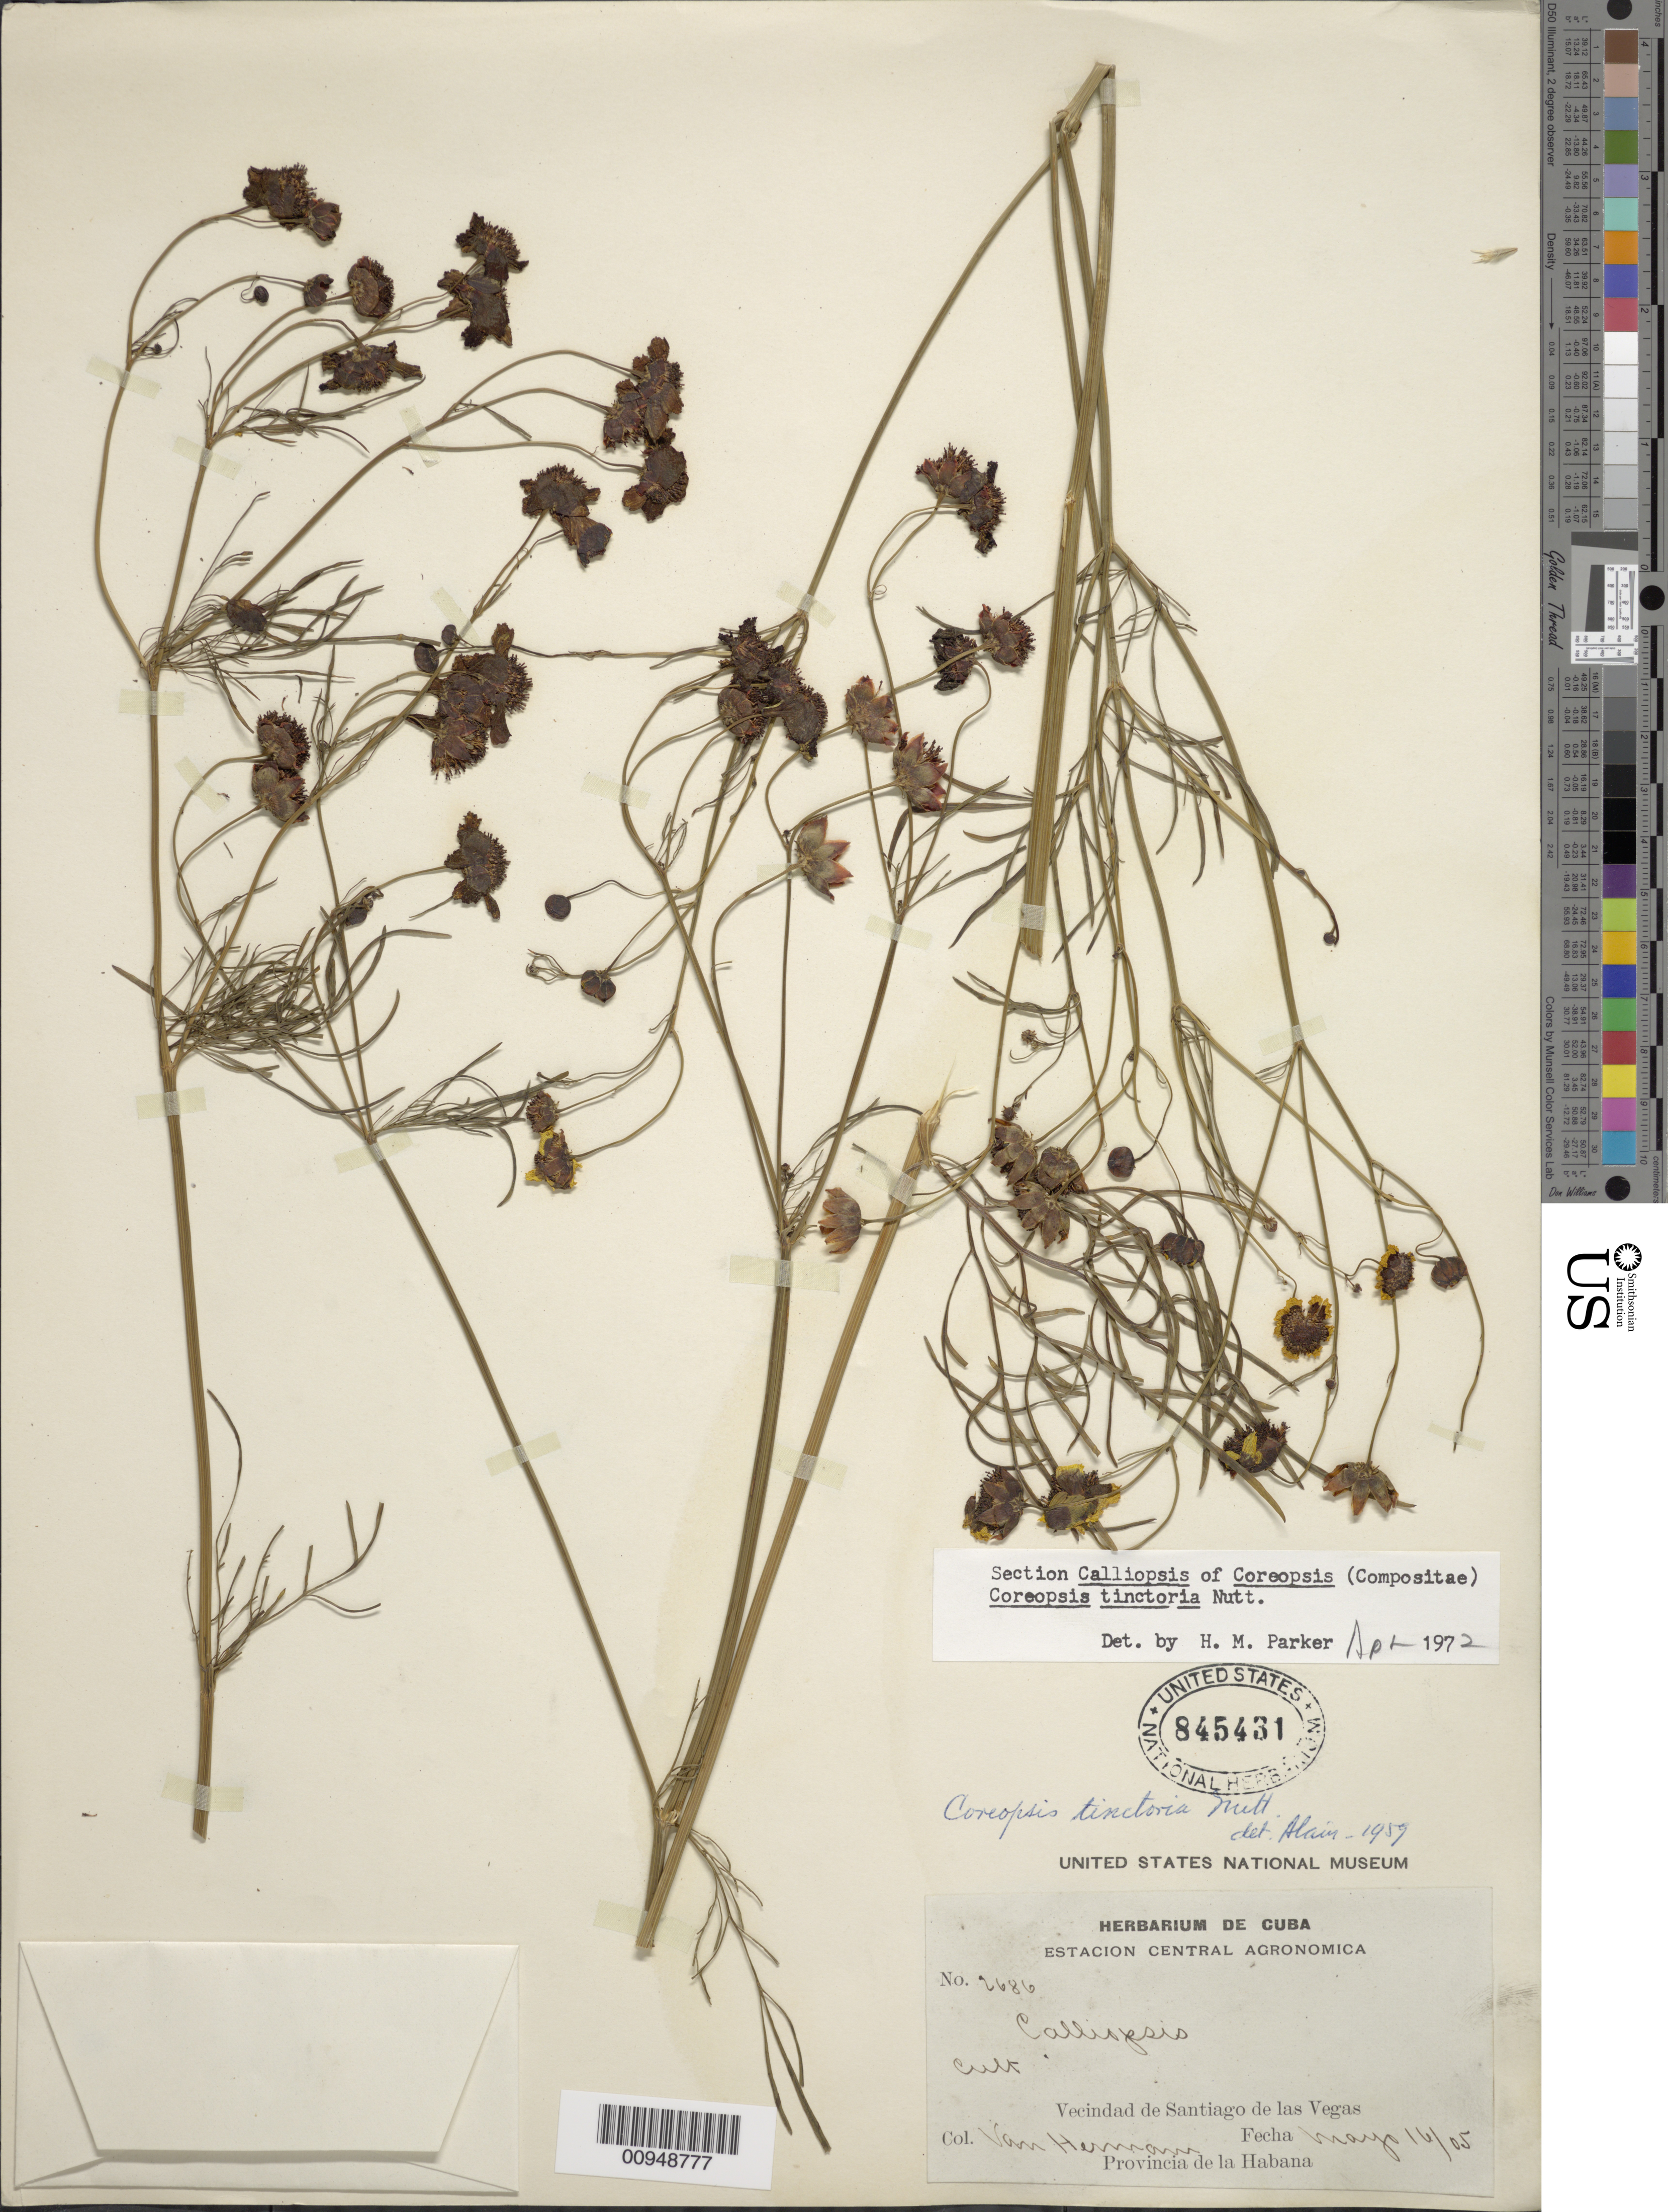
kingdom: Plantae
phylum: Tracheophyta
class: Magnoliopsida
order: Asterales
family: Asteraceae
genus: Coreopsis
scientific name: Coreopsis tinctoria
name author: Nutt.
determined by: Parker, H. M.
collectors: H. A. Van Hermann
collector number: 2686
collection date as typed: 16 May 1905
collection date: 1905-05-16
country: Cuba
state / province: La Habana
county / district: Municipio Boyeros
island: Cuba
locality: Santiago de las Vegas (vecindad de)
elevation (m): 97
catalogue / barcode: US 845431